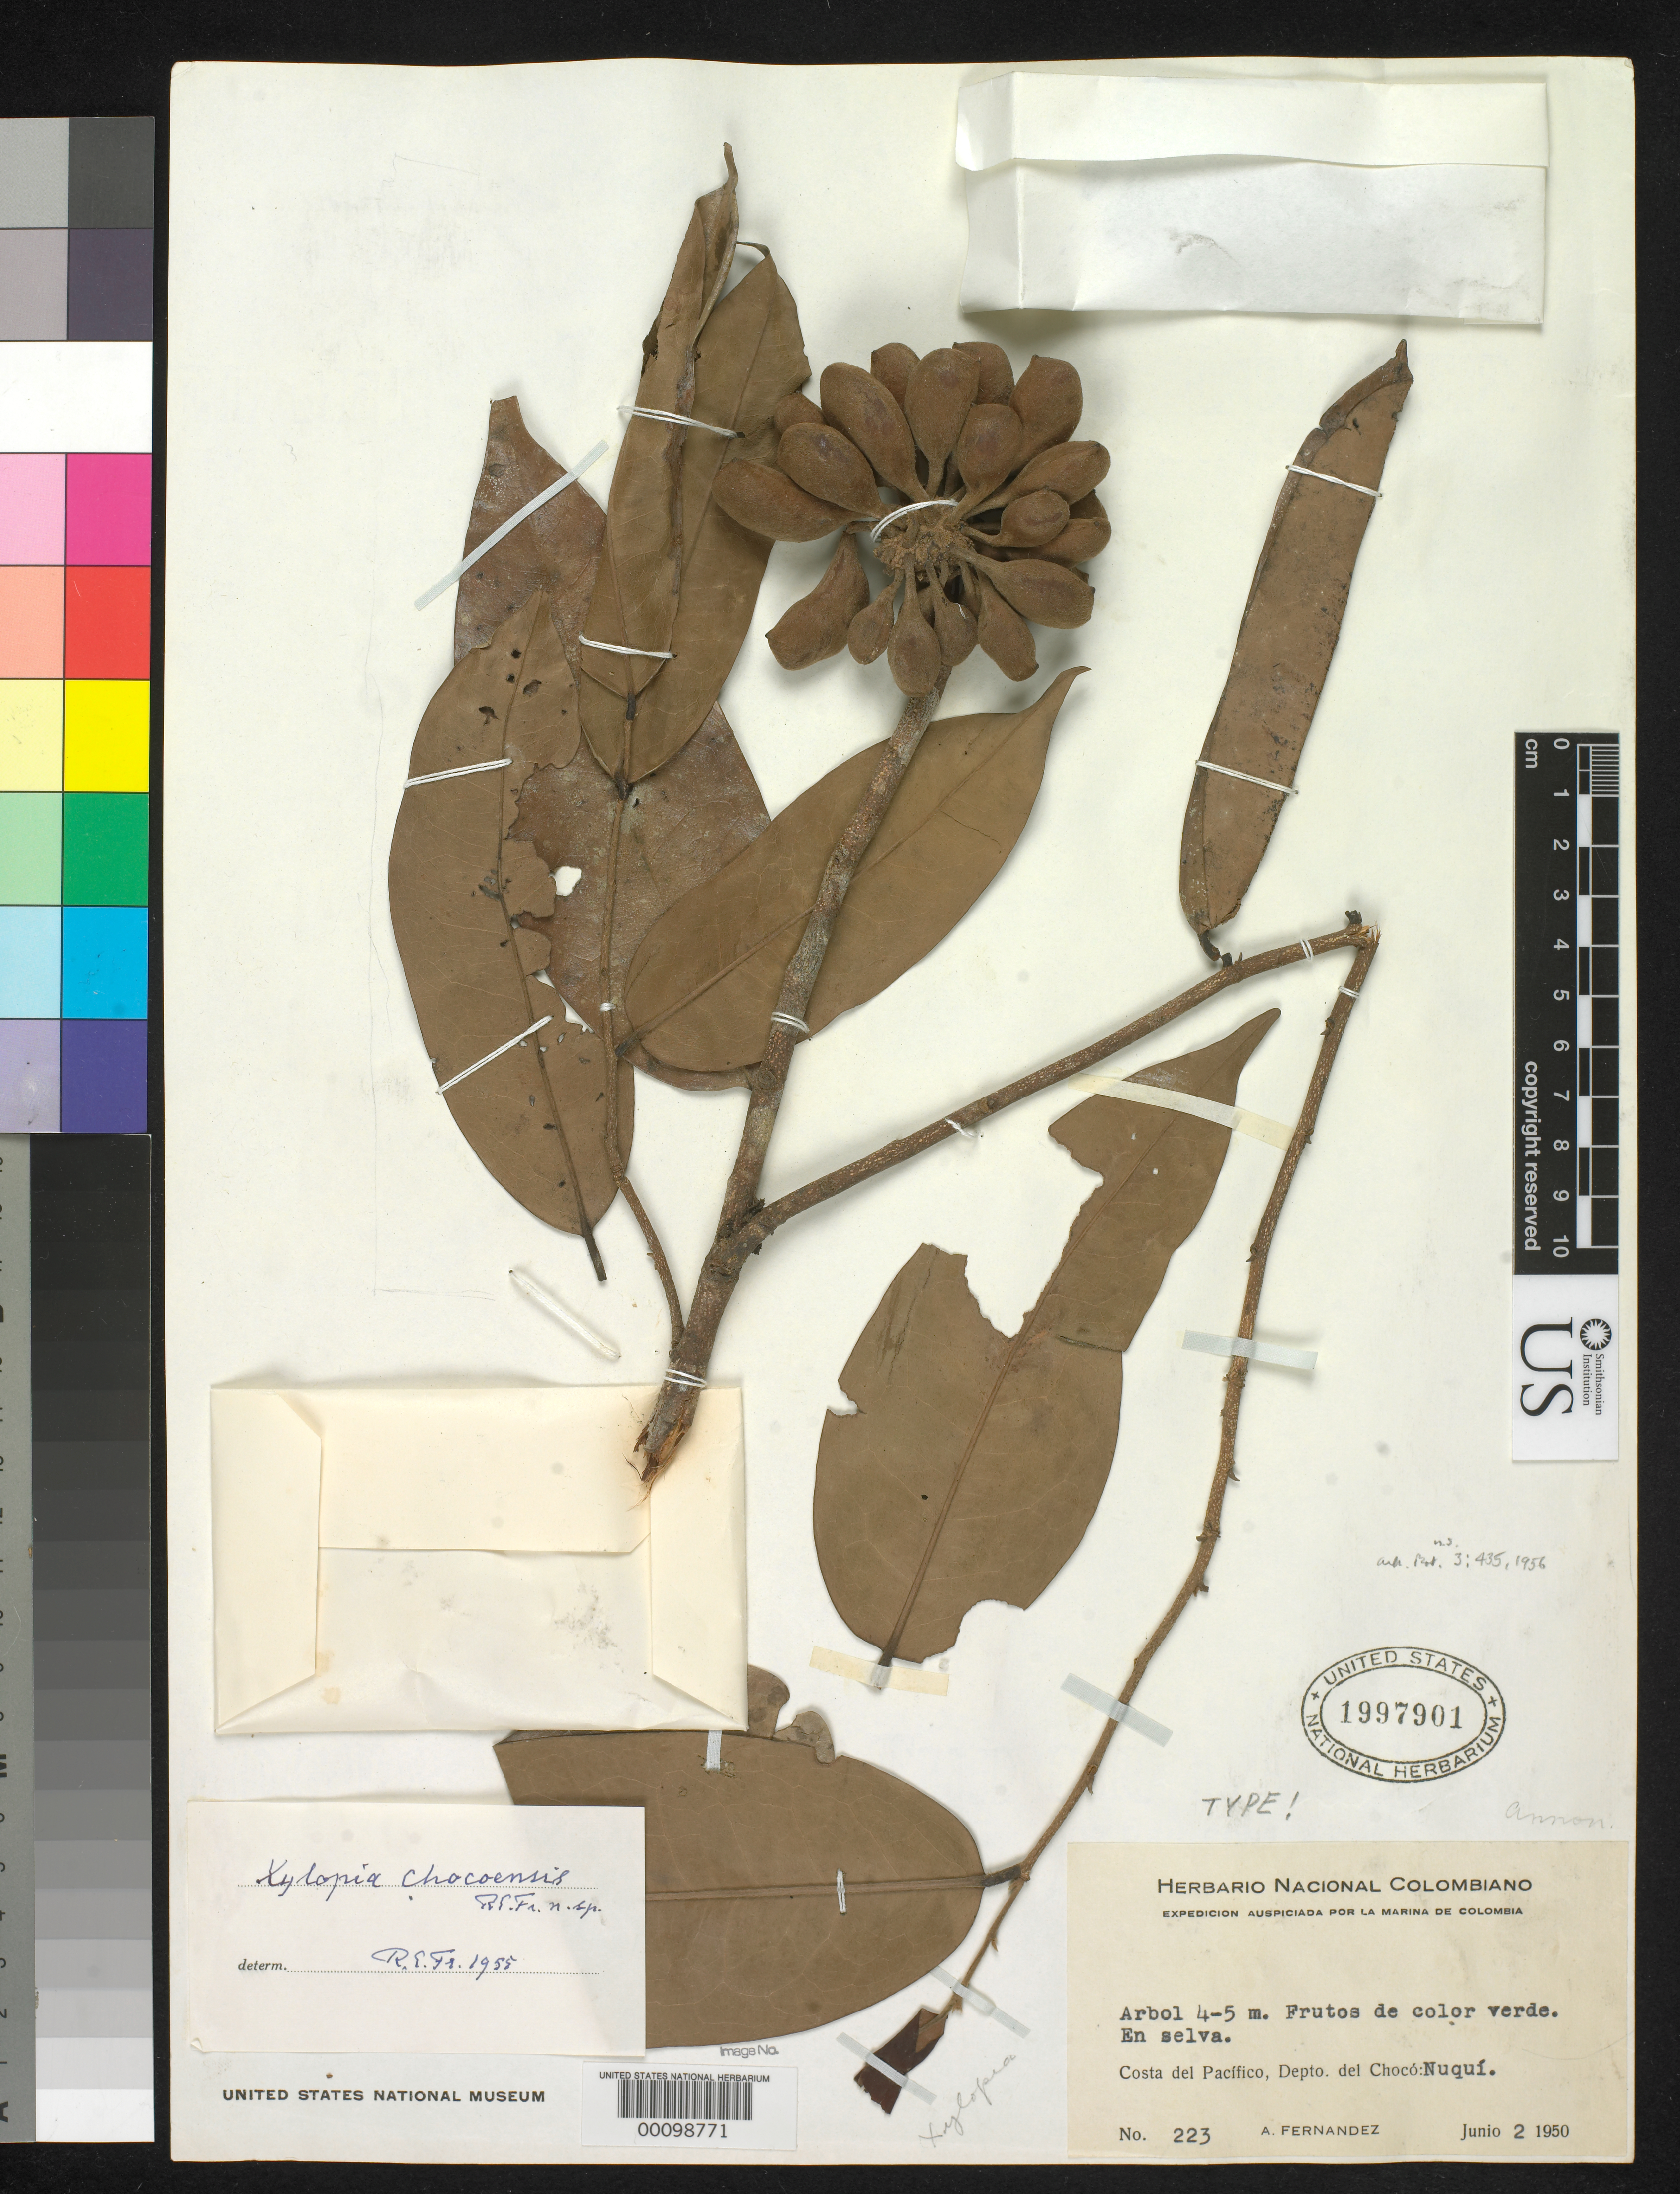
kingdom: Plantae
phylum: Tracheophyta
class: Magnoliopsida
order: Magnoliales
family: Annonaceae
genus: Xylopia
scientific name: Xylopia chocoensis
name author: R.E. Fr.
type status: Holotype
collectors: A. Fernández-Pérez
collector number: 223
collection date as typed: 02 Jun 1950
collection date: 1950-06-02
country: Colombia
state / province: Chocó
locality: Nuqui.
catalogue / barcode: US 1997901